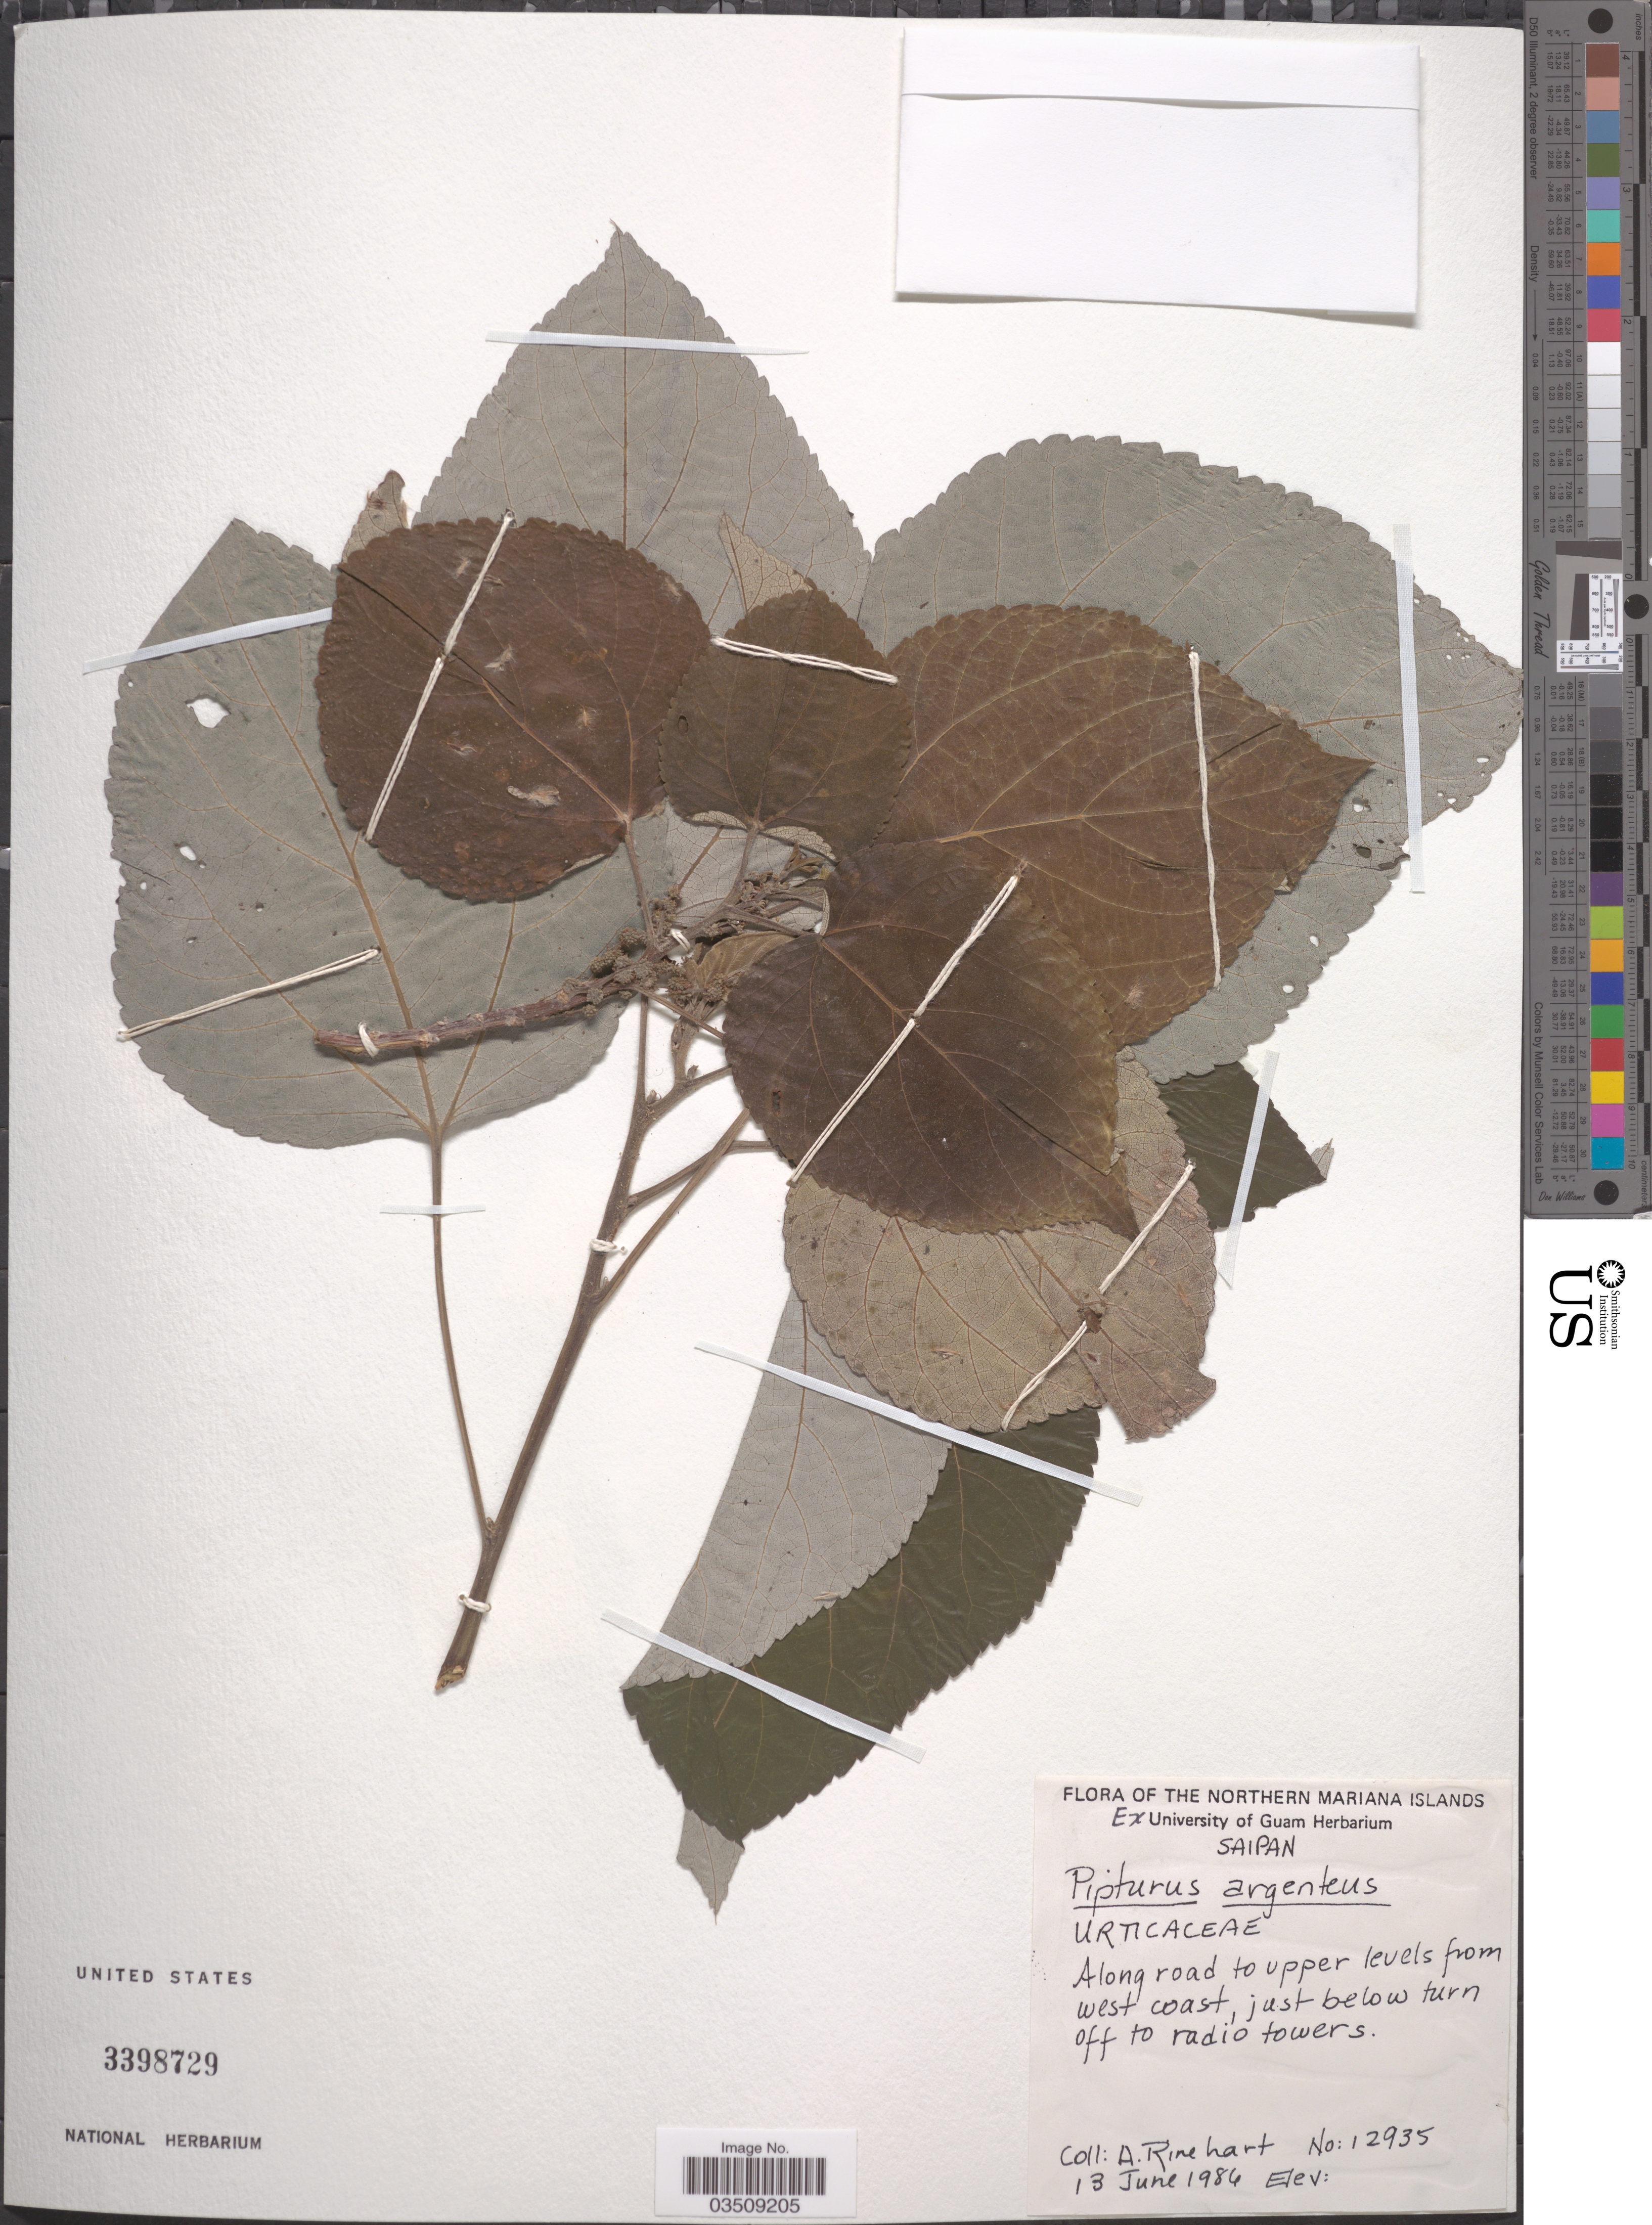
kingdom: Plantae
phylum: Tracheophyta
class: Magnoliopsida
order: Rosales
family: Urticaceae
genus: Pipturus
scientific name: Pipturus argenteus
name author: (G. Forst.) Wedd.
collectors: A. Rinehart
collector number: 12935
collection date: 1984-06-13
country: Northern Mariana Islands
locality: Northern Mariana Islands. Saipan. Along road to upper levels from west coast, just below turn off to radio towers.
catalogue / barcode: US 3398729